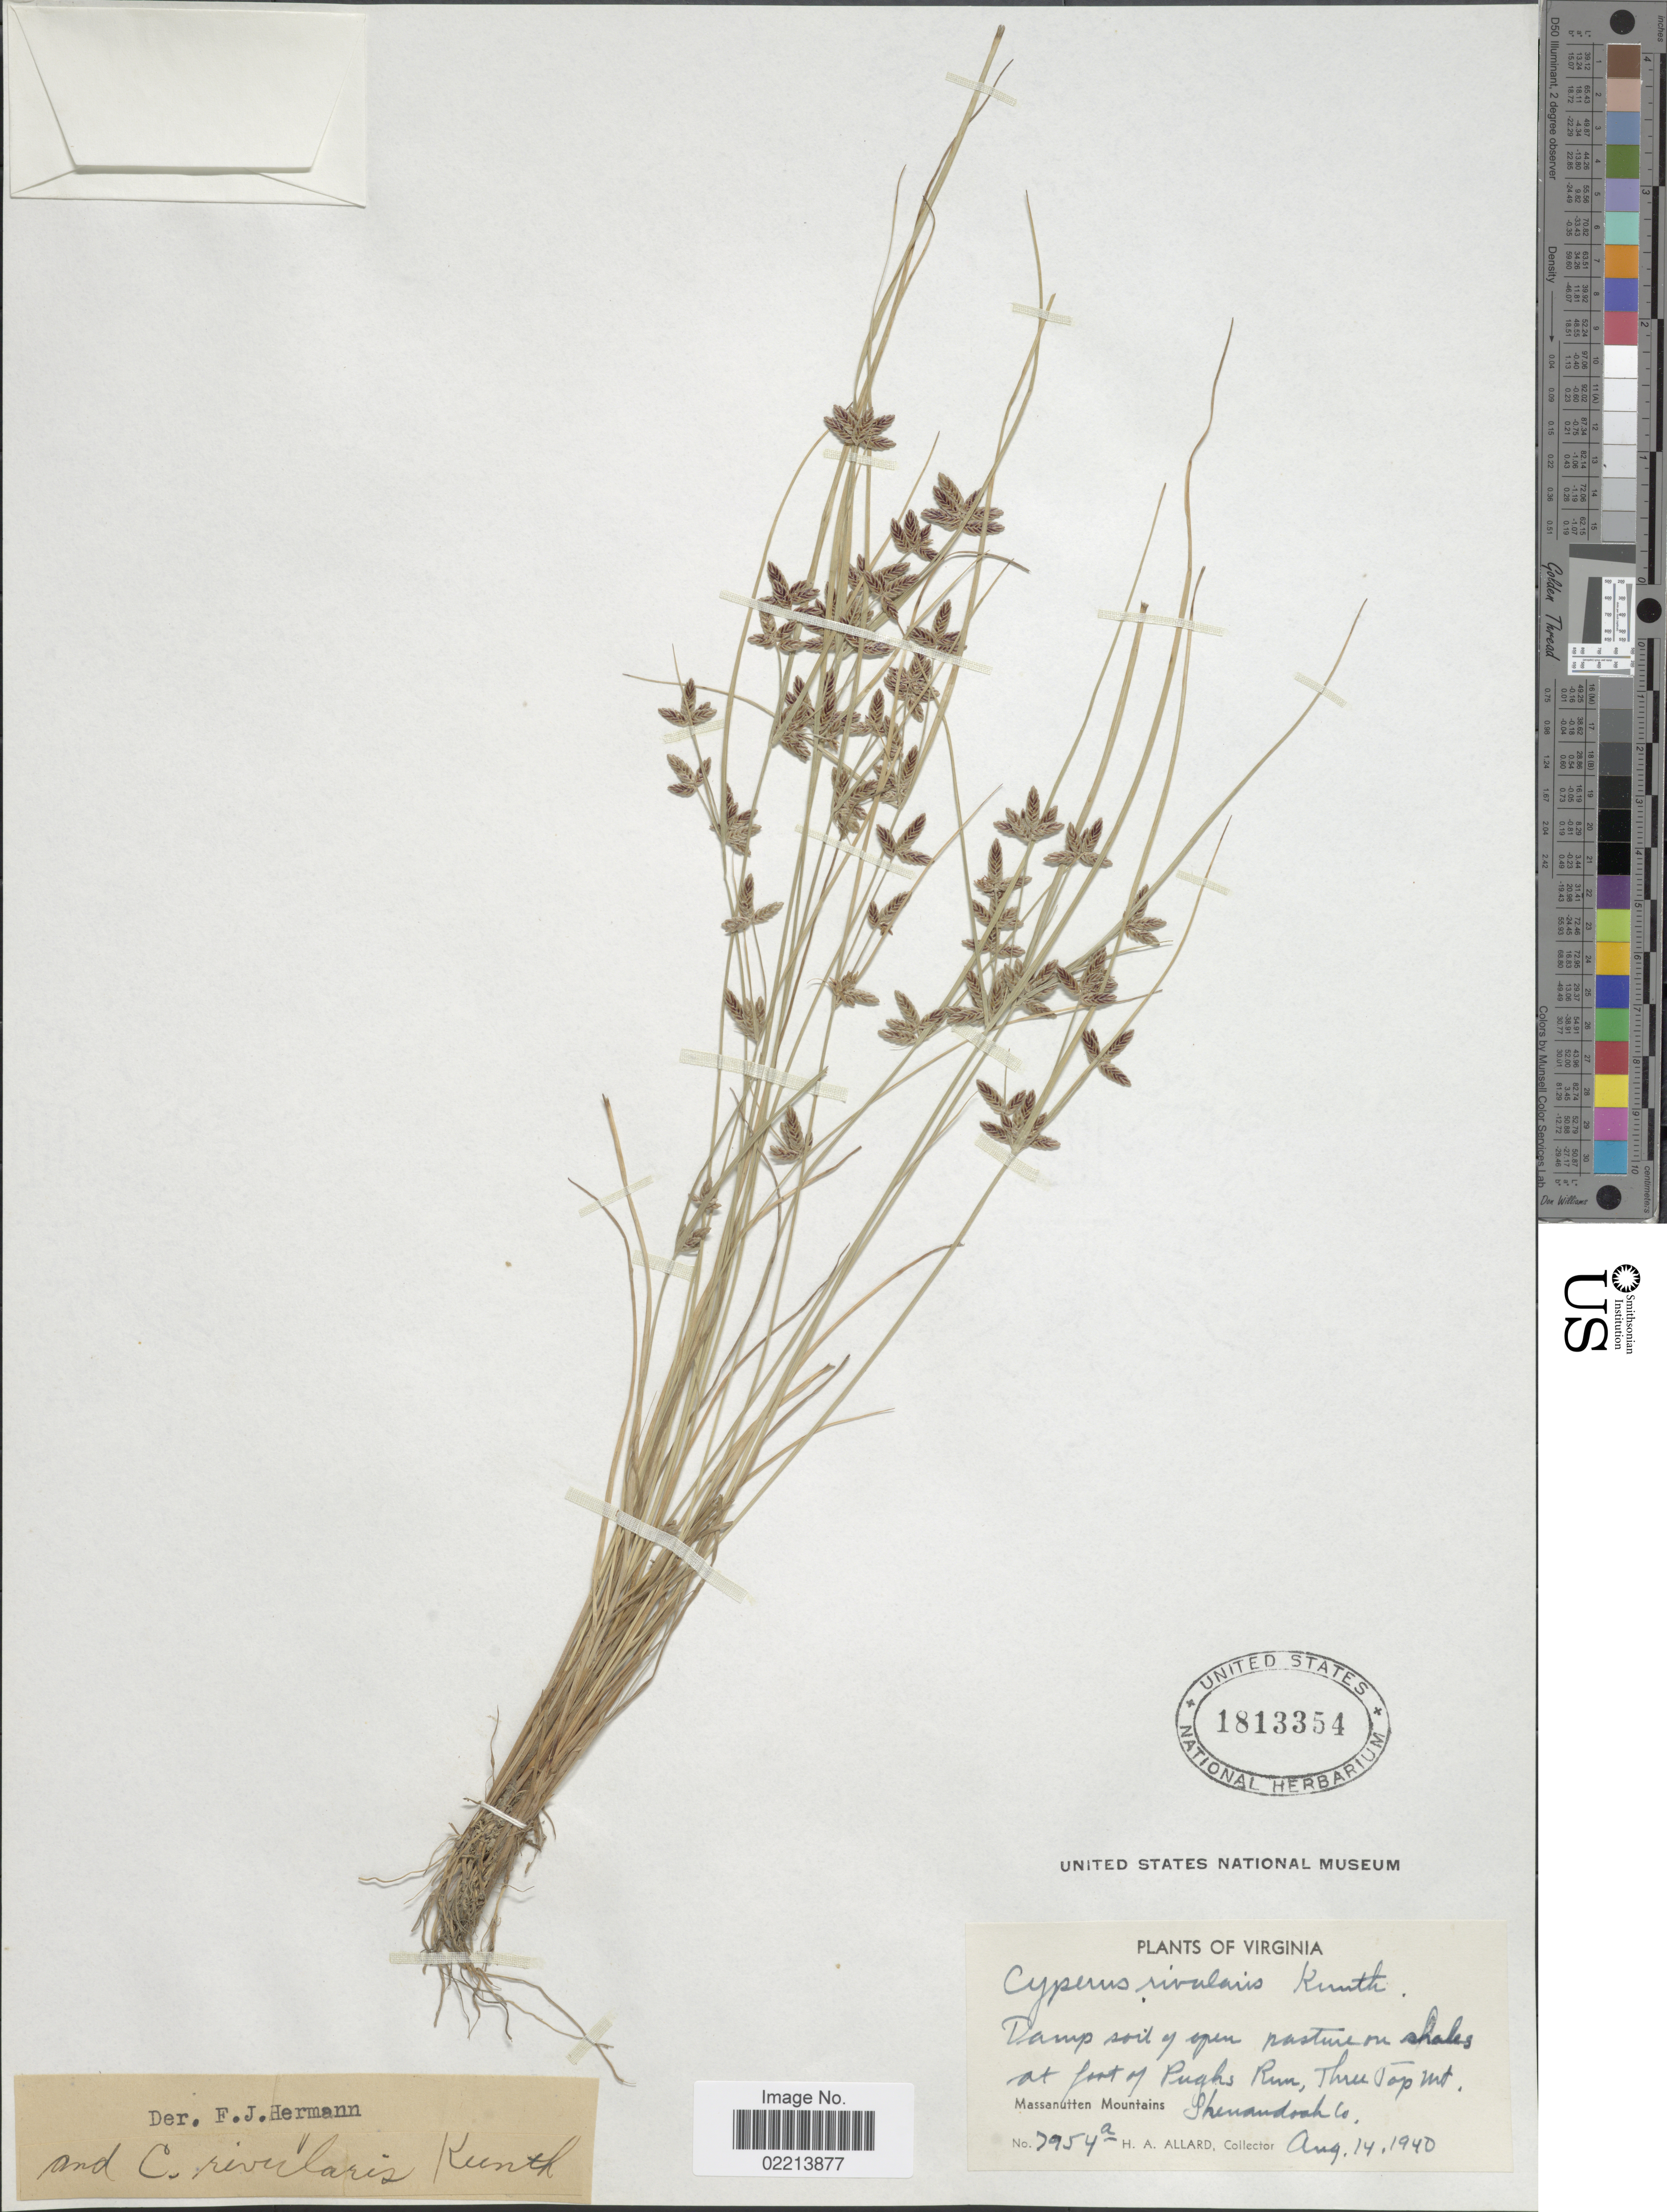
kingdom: Plantae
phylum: Tracheophyta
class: Liliopsida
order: Poales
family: Cyperaceae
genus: Cyperus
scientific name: Cyperus bipartitus Torr.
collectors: H. A. Allard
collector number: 7954a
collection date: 1940-08-14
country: United States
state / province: Virginia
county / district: Shenandoah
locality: Damp soil of open pasture on shales at foot of Pughs Run, Three Top Mt. Massanutten Mountains. Shenandoah Co.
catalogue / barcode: US 1813354